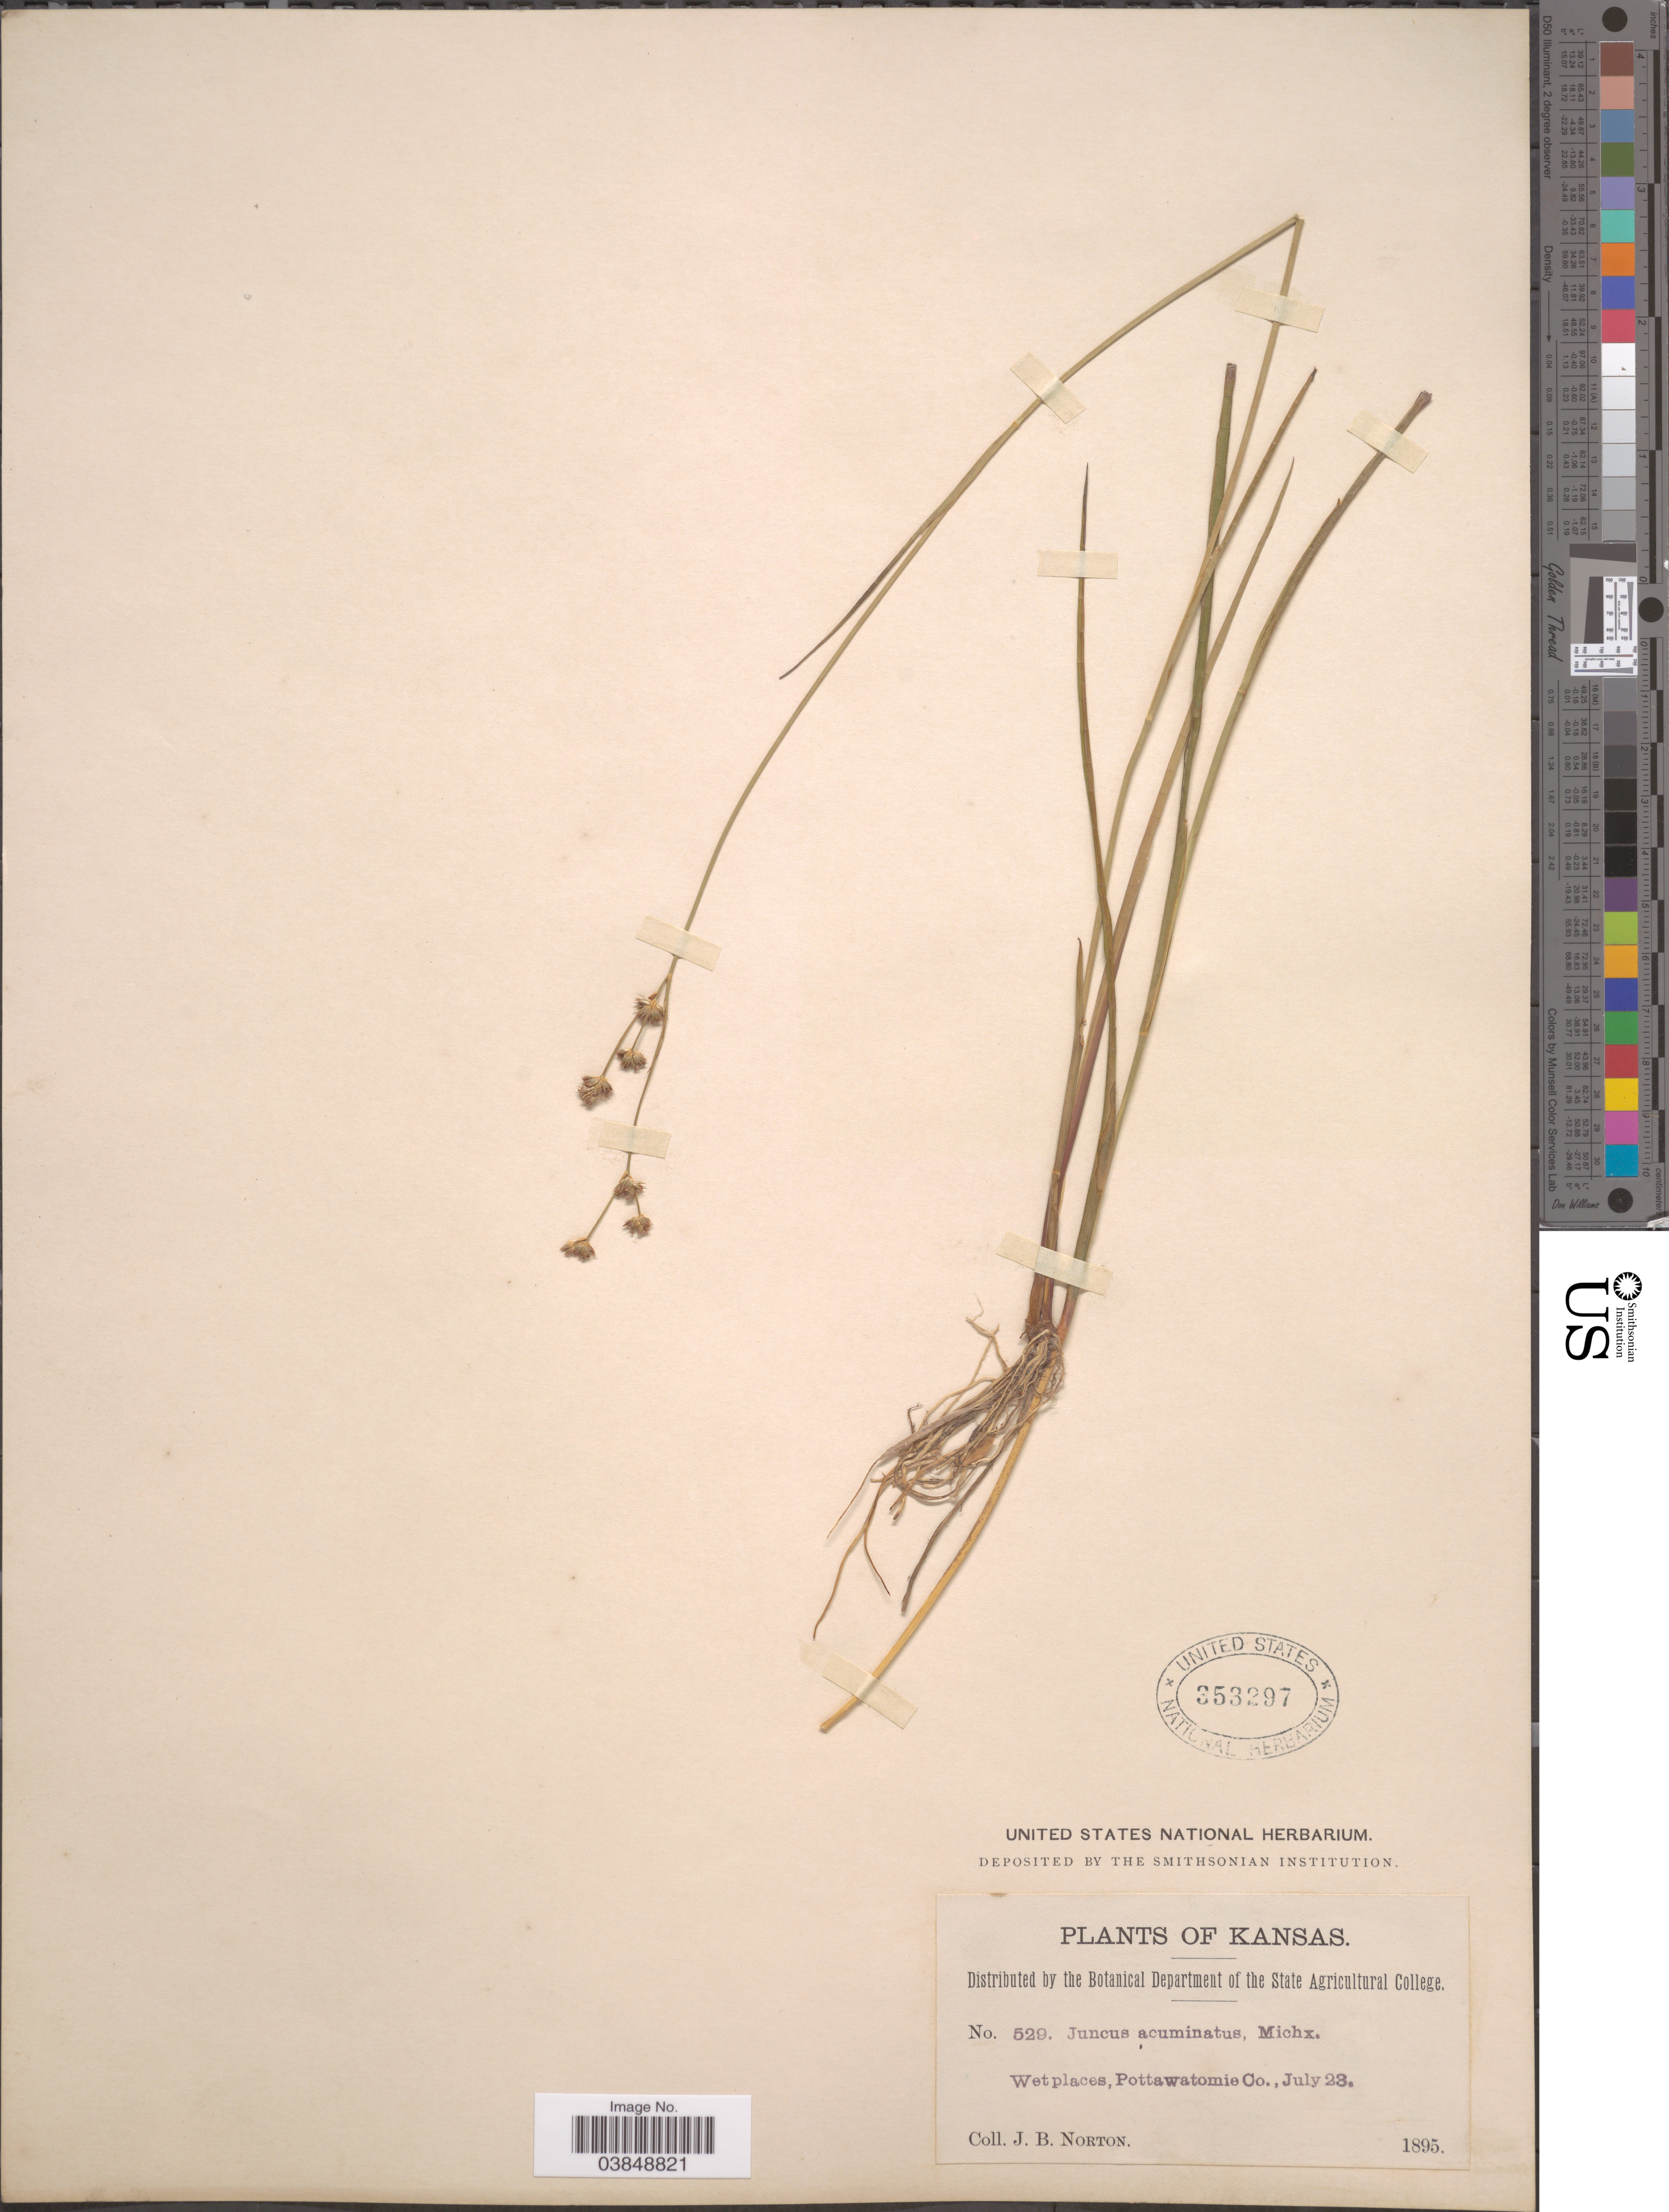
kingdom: Plantae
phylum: Tracheophyta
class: Liliopsida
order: Poales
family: Juncaceae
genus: Juncus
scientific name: Juncus acuminatus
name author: Michx.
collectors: J. B. Norton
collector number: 529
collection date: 1895-07-23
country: United States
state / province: Kansas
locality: Pottawatomie Co.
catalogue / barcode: US 353297